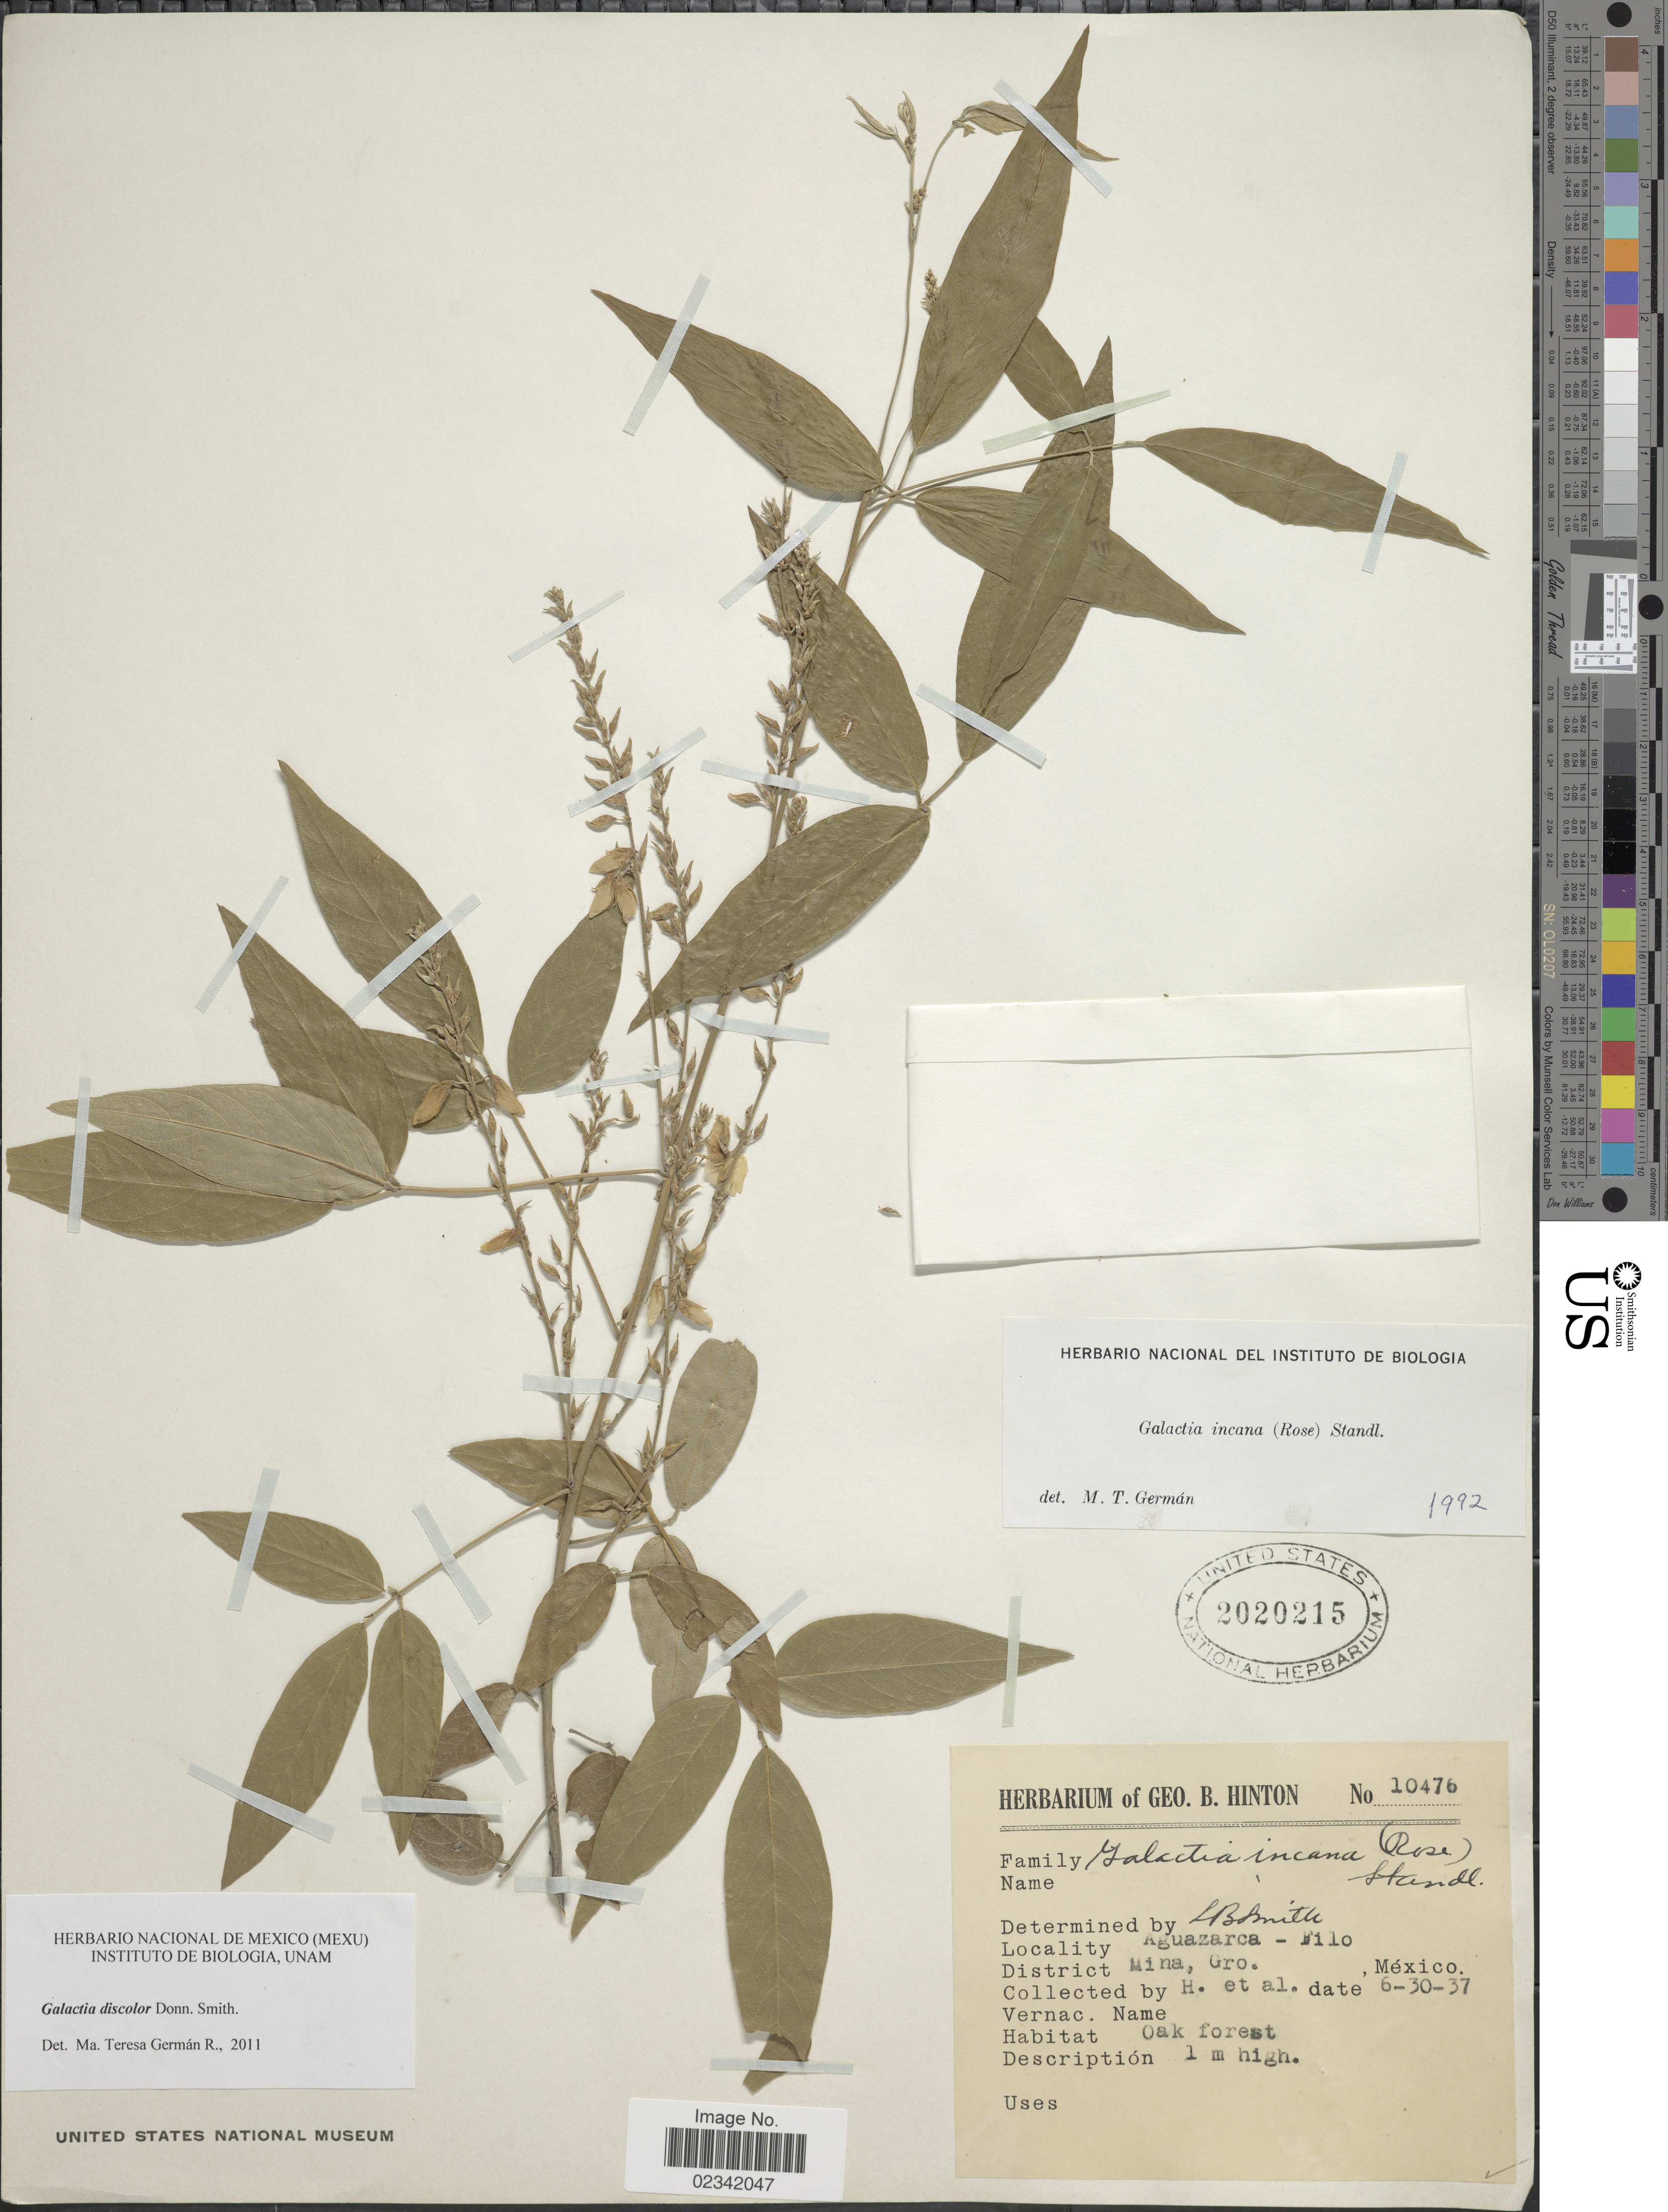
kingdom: Plantae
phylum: Tracheophyta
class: Magnoliopsida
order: Fabales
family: Fabaceae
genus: Galactia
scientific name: Galactia discolor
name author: Donn. Sm.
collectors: G. B. Hinton & et al.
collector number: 10476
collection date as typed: Transcribed d/m/y: 30/6/37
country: Mexico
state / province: Guerrero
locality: Aguazarca - Filo, District Mina, Gro.,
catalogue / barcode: US 2020215